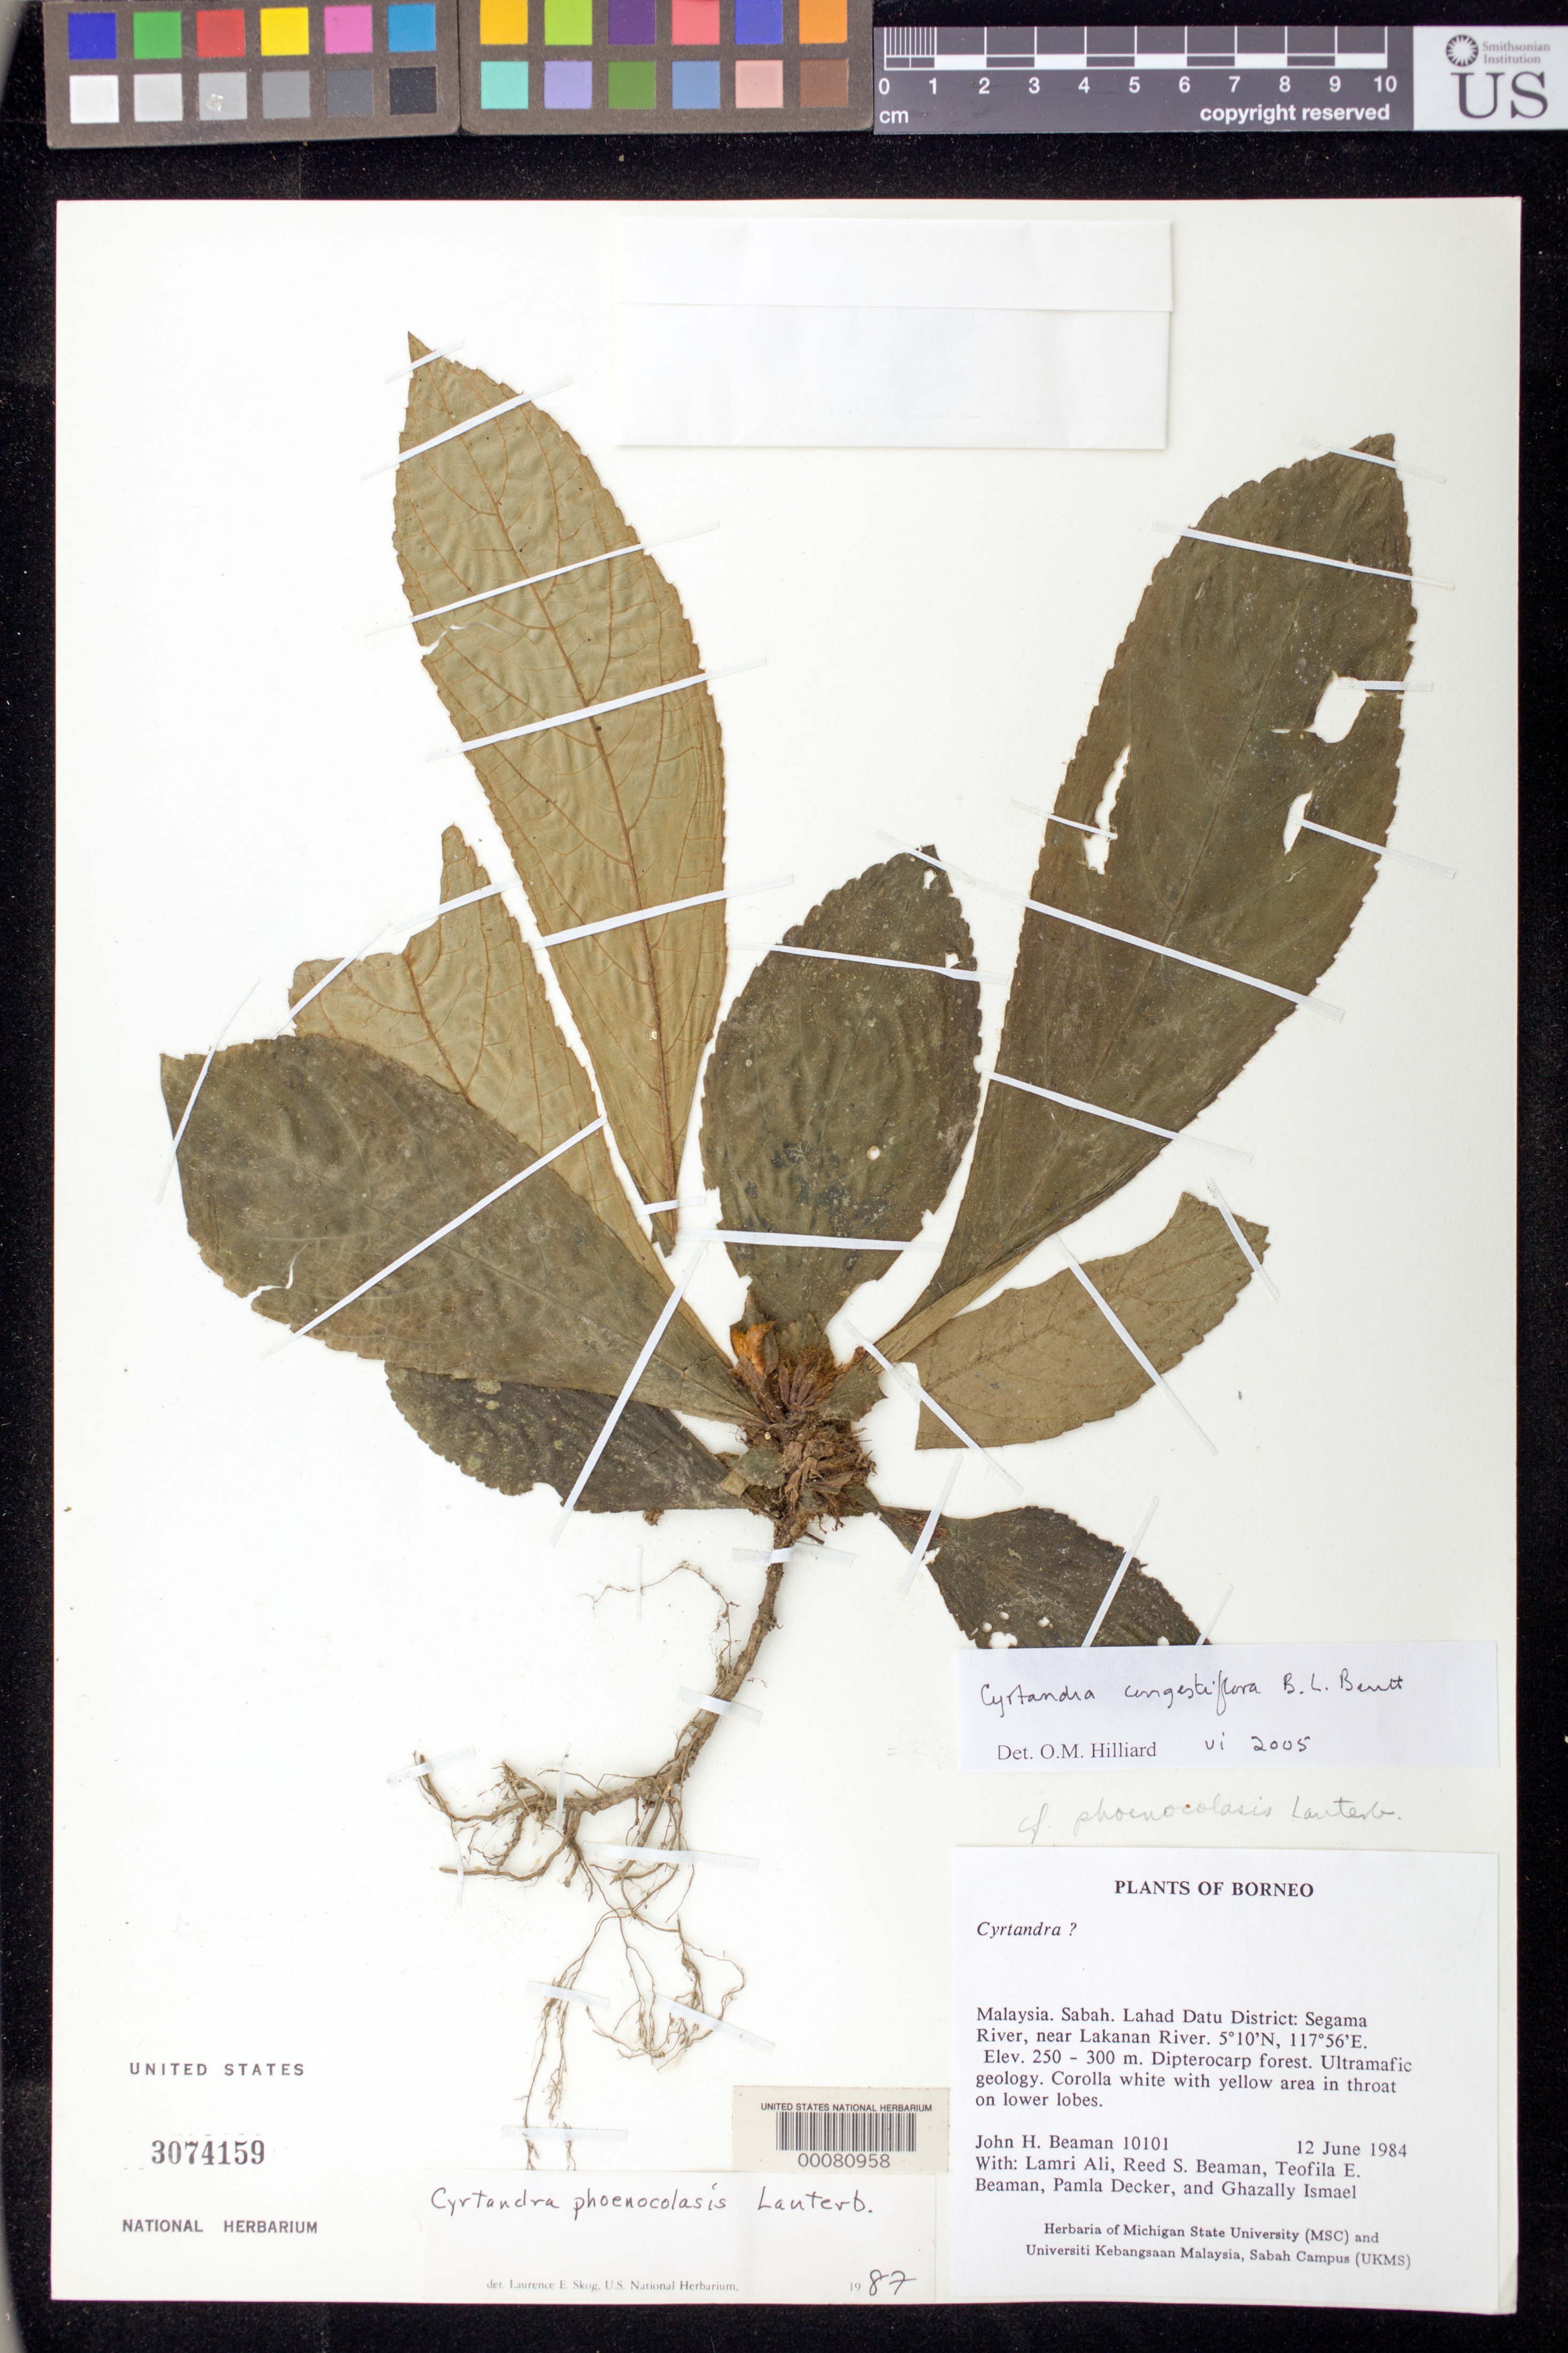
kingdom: Plantae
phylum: Tracheophyta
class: Magnoliopsida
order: Lamiales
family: Gesneriaceae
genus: Cyrtandra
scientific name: Cyrtandra congestiflora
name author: B.L. Burtt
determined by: Hilliard, O. M.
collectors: J. H. Beaman, L. Ali, R. S. Beaman, T. E. Beaman, P. Decker & G. Ismael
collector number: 10101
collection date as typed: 12 Jun 1984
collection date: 1984-06-12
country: Malaysia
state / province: Sabah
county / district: Lahad Datu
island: Borneo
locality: Segama River, near Lakanan River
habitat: Dipterocarp forest, ultramafic geology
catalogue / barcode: US 3074159